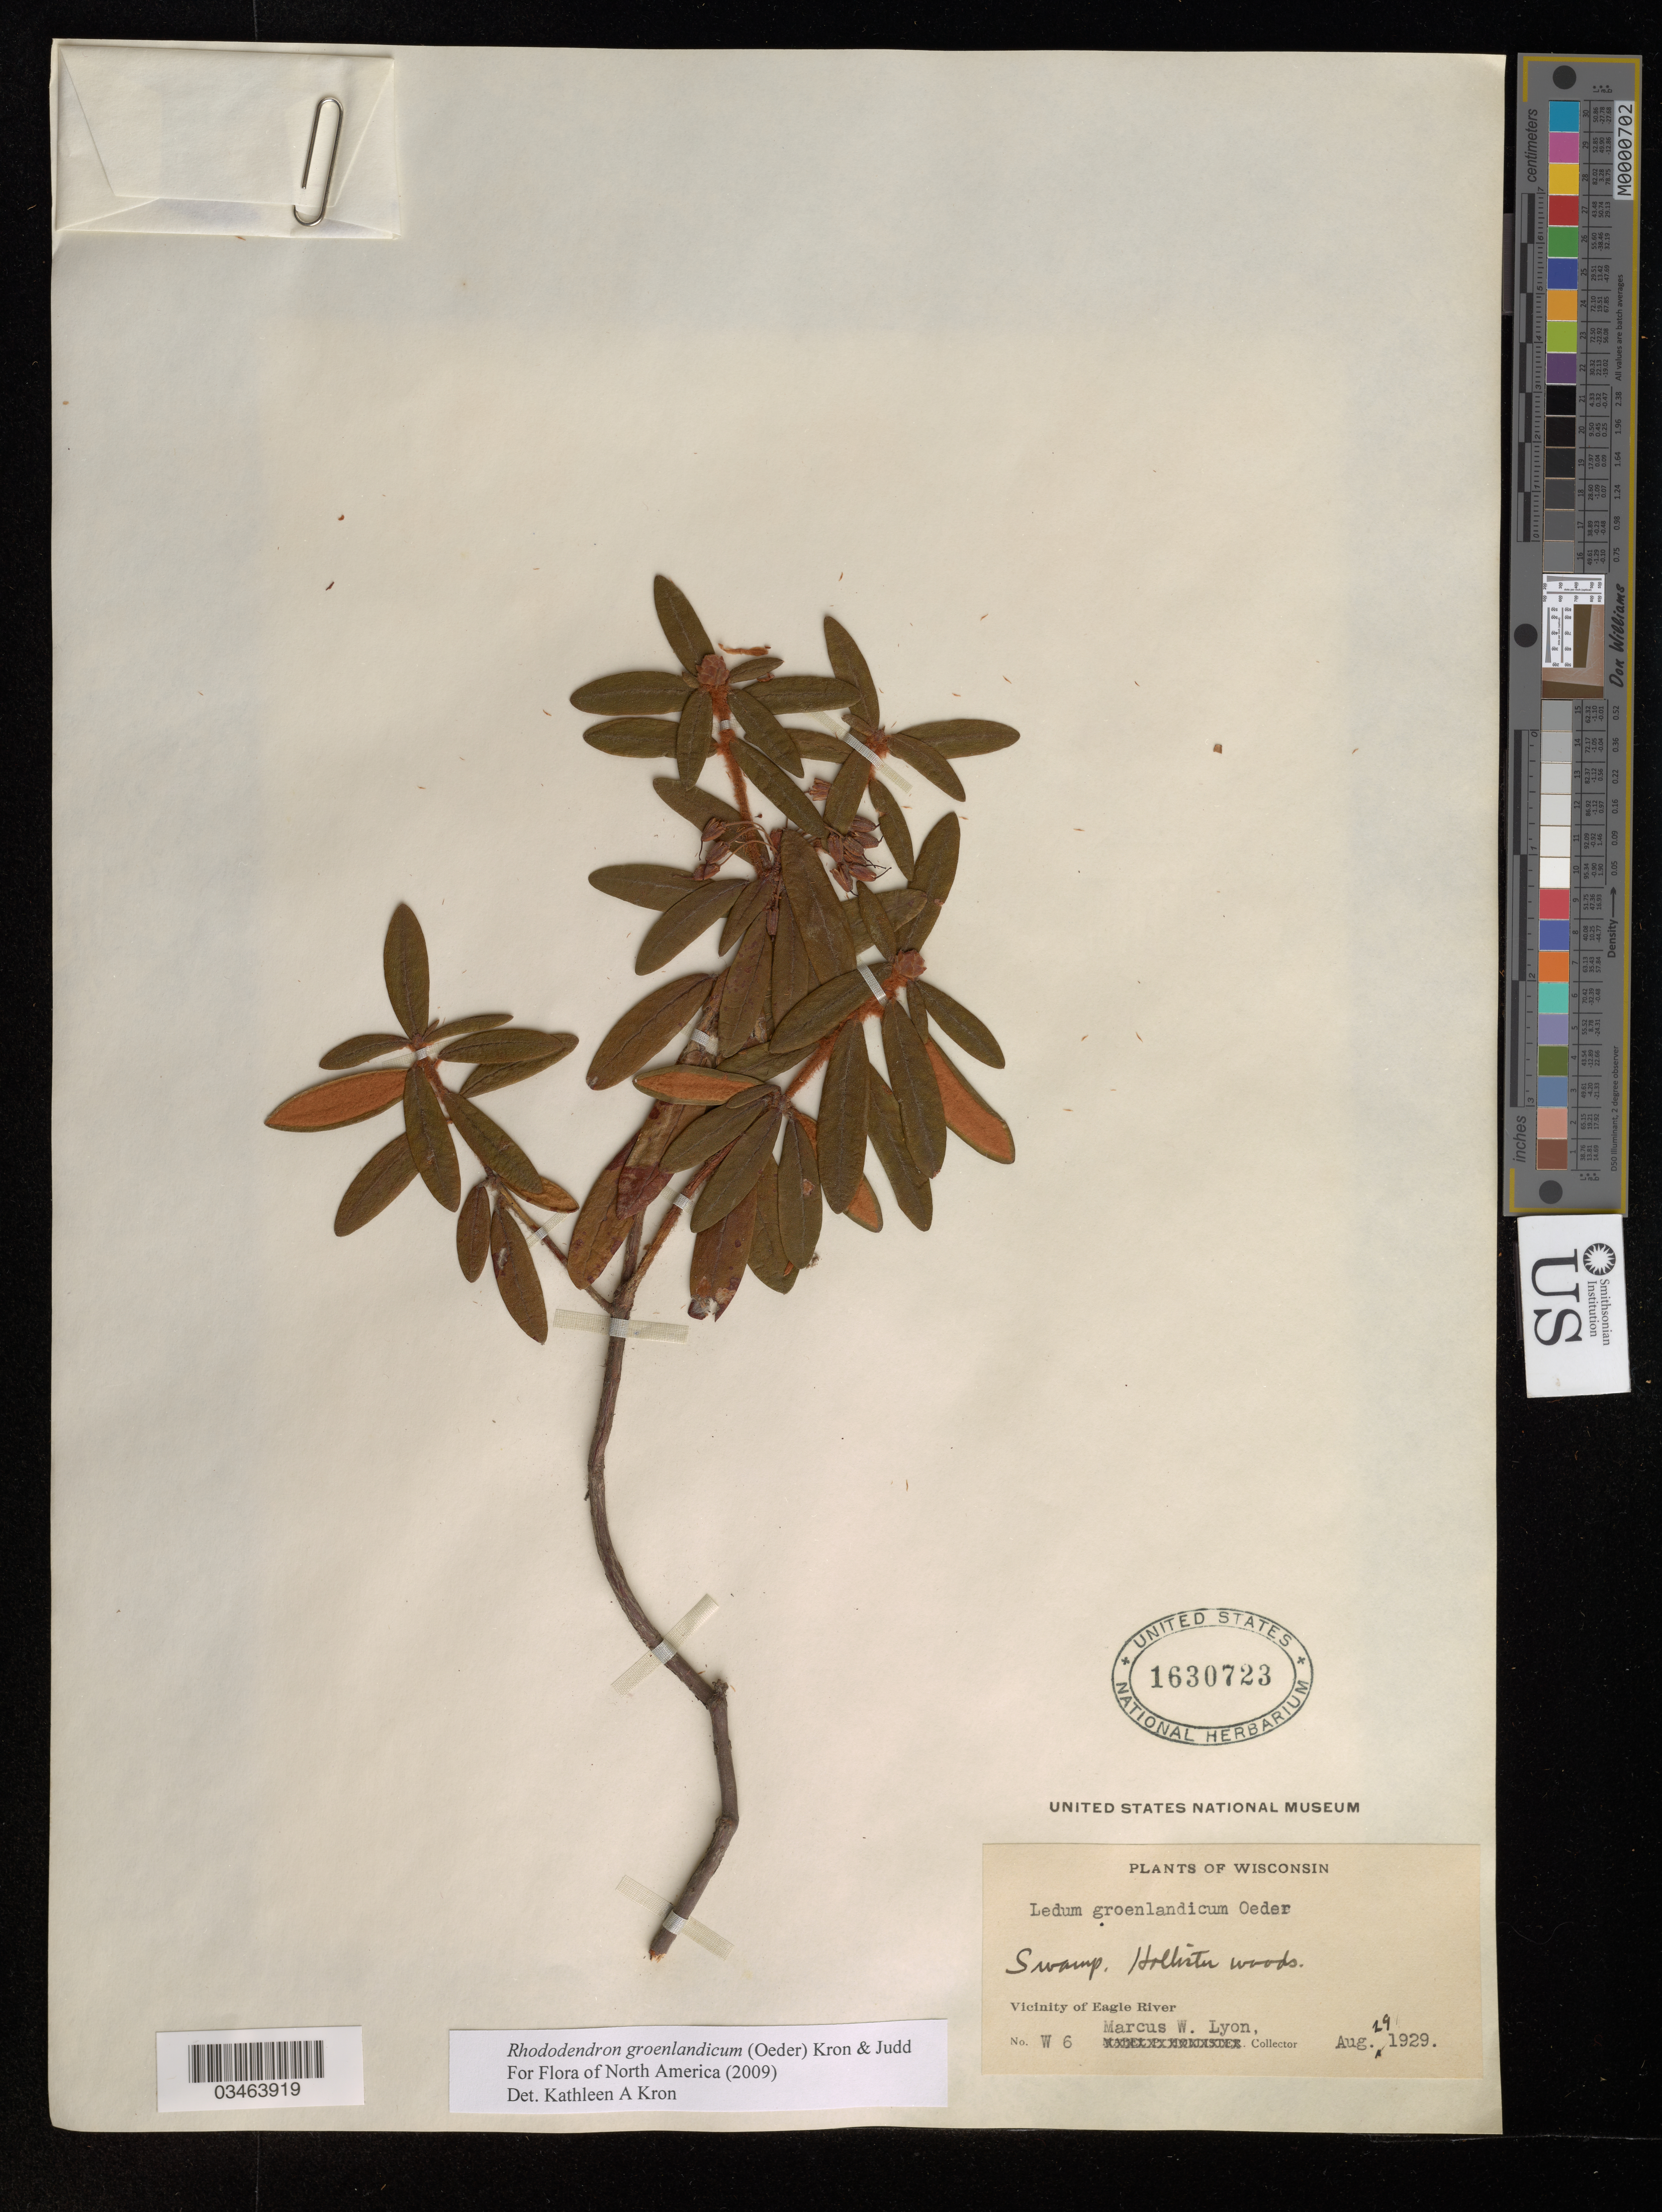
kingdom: Plantae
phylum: Tracheophyta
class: Magnoliopsida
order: Ericales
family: Ericaceae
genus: Rhododendron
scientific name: Rhododendron groenlandicum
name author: (Oeder) Kron & Judd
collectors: M. W. Lyon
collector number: W 6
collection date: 1929-08-19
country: United States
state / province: Wisconsin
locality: Hollister woods. Vicinity of Eagle River.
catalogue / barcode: US 1630723